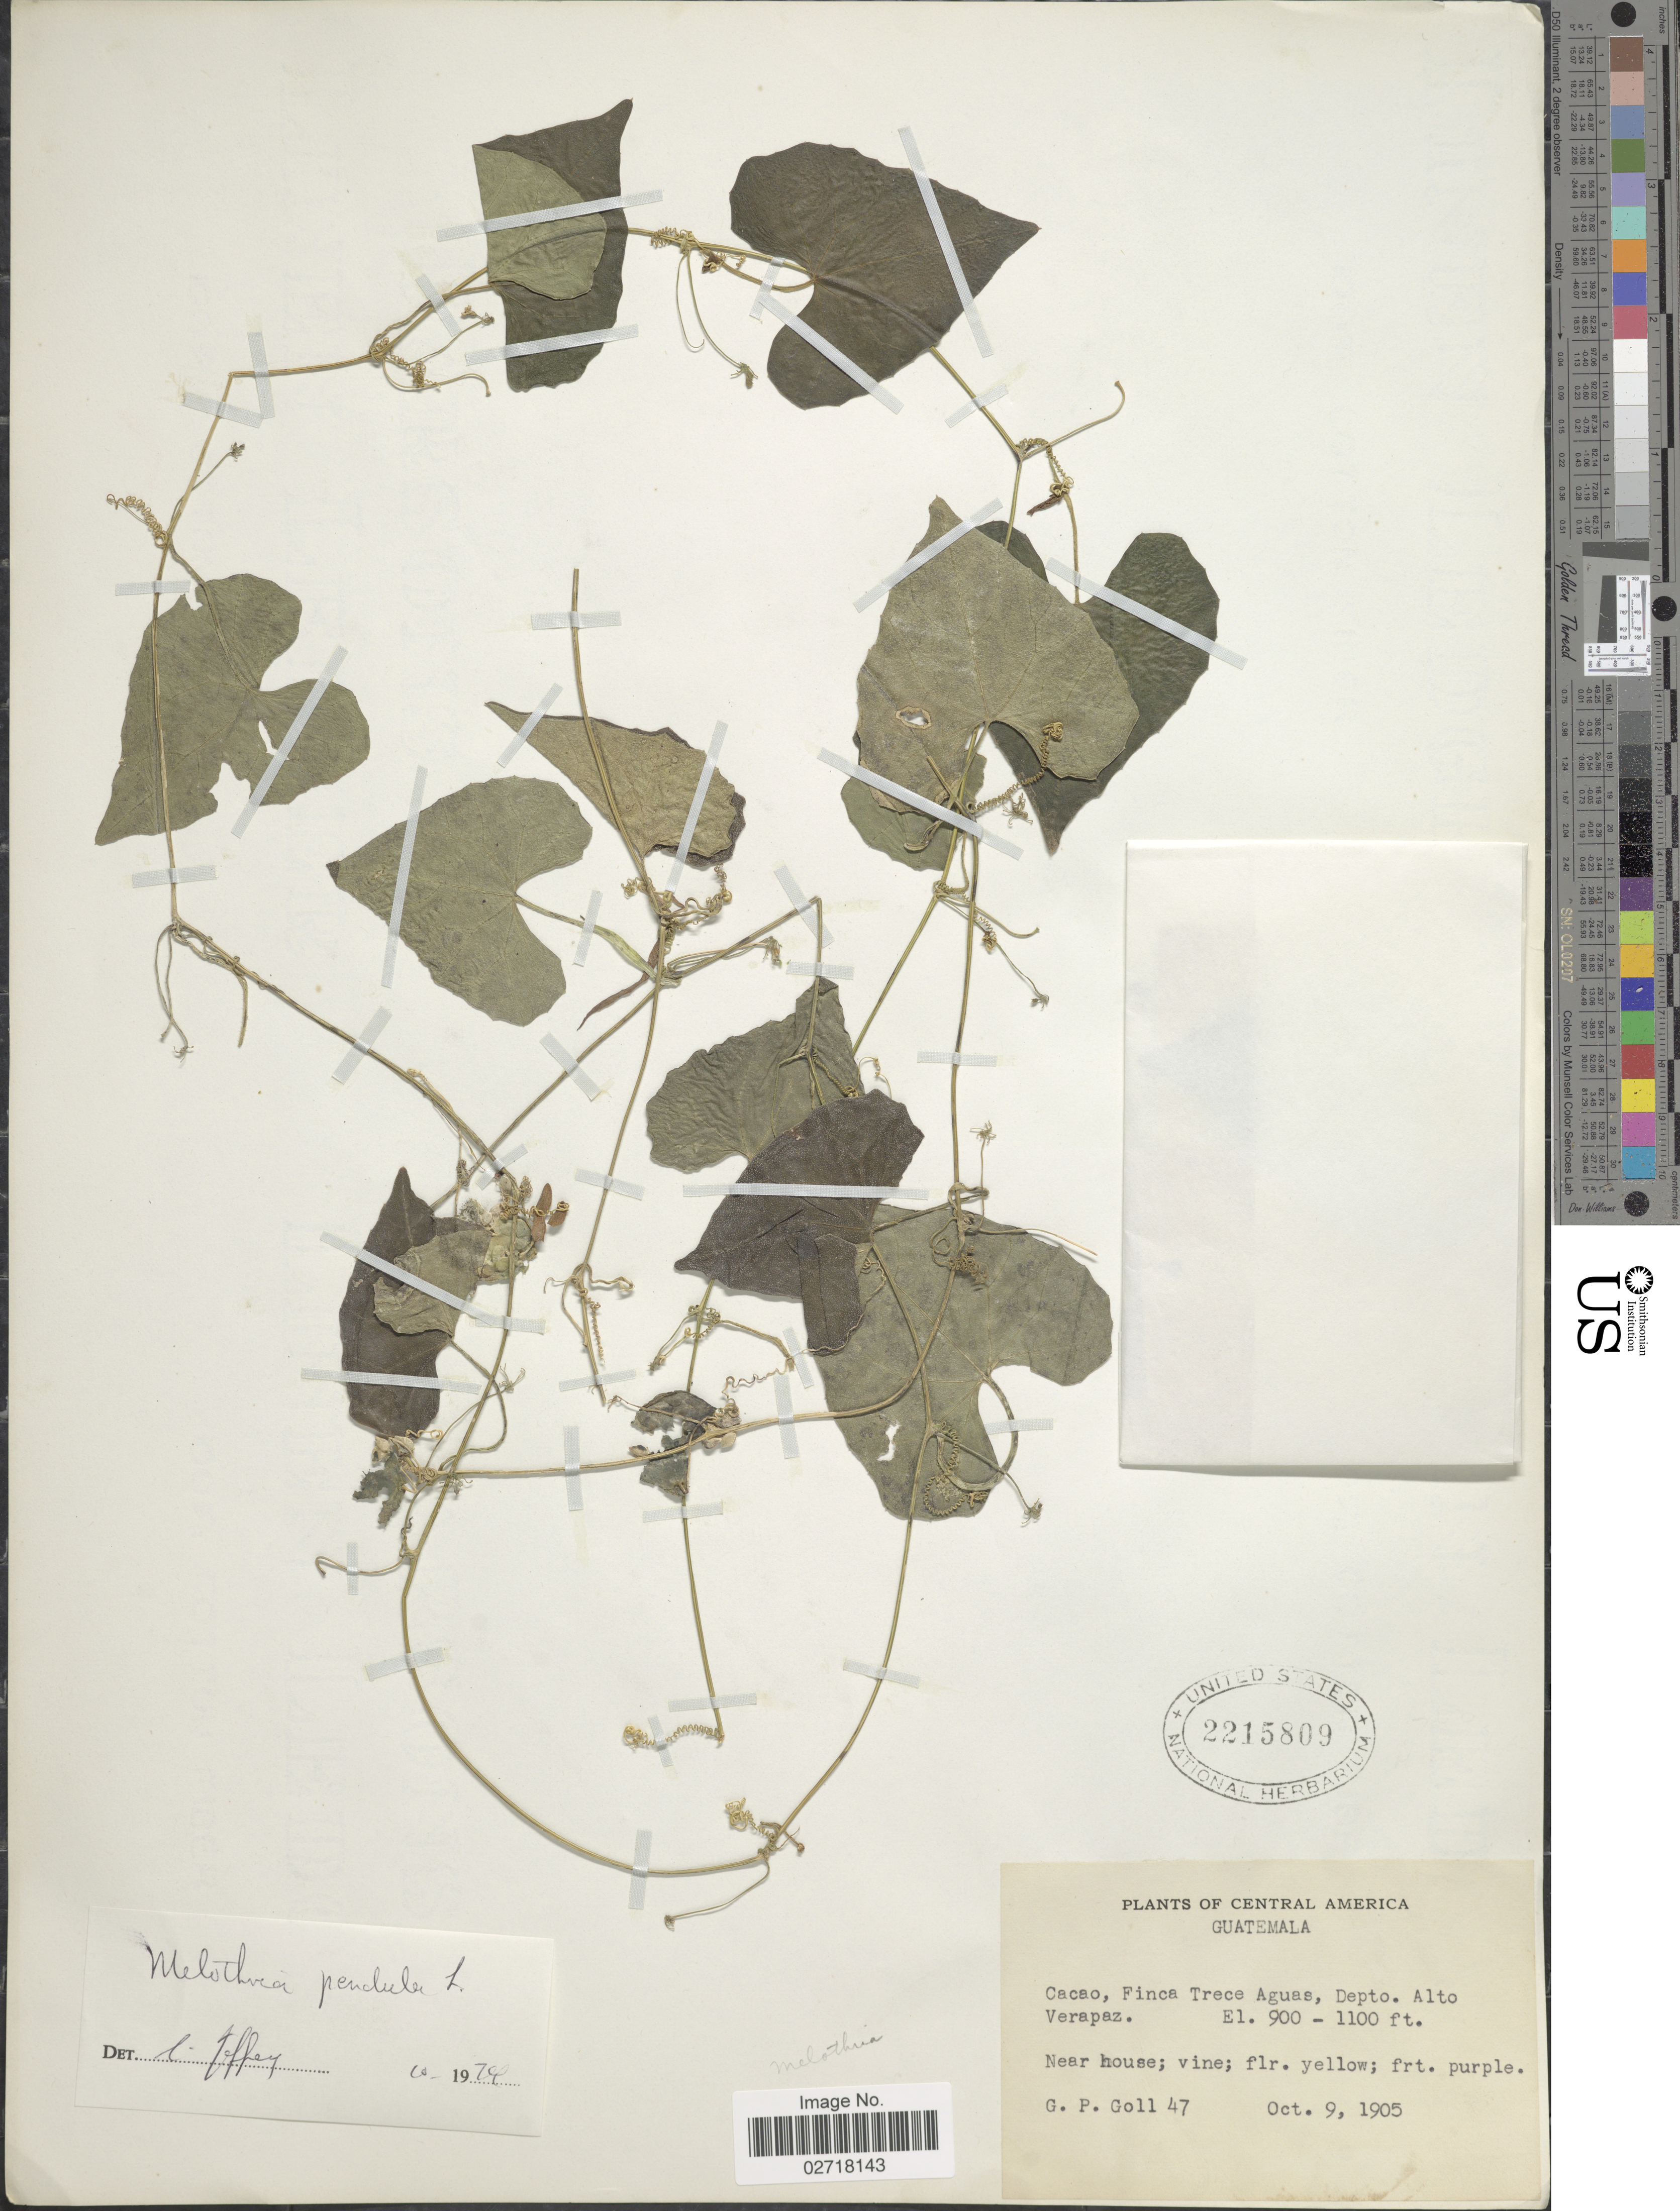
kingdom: Plantae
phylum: Tracheophyta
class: Magnoliopsida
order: Cucurbitales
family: Cucurbitaceae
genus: Melothria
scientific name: Melothria pendula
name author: L.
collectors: G. P. Goll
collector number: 47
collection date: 1905-10-09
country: Guatemala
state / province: Alta Verapaz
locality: Cacao, Finca Trece Aguas, Depto. Alto Verapaz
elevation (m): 274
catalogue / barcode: US 2215809